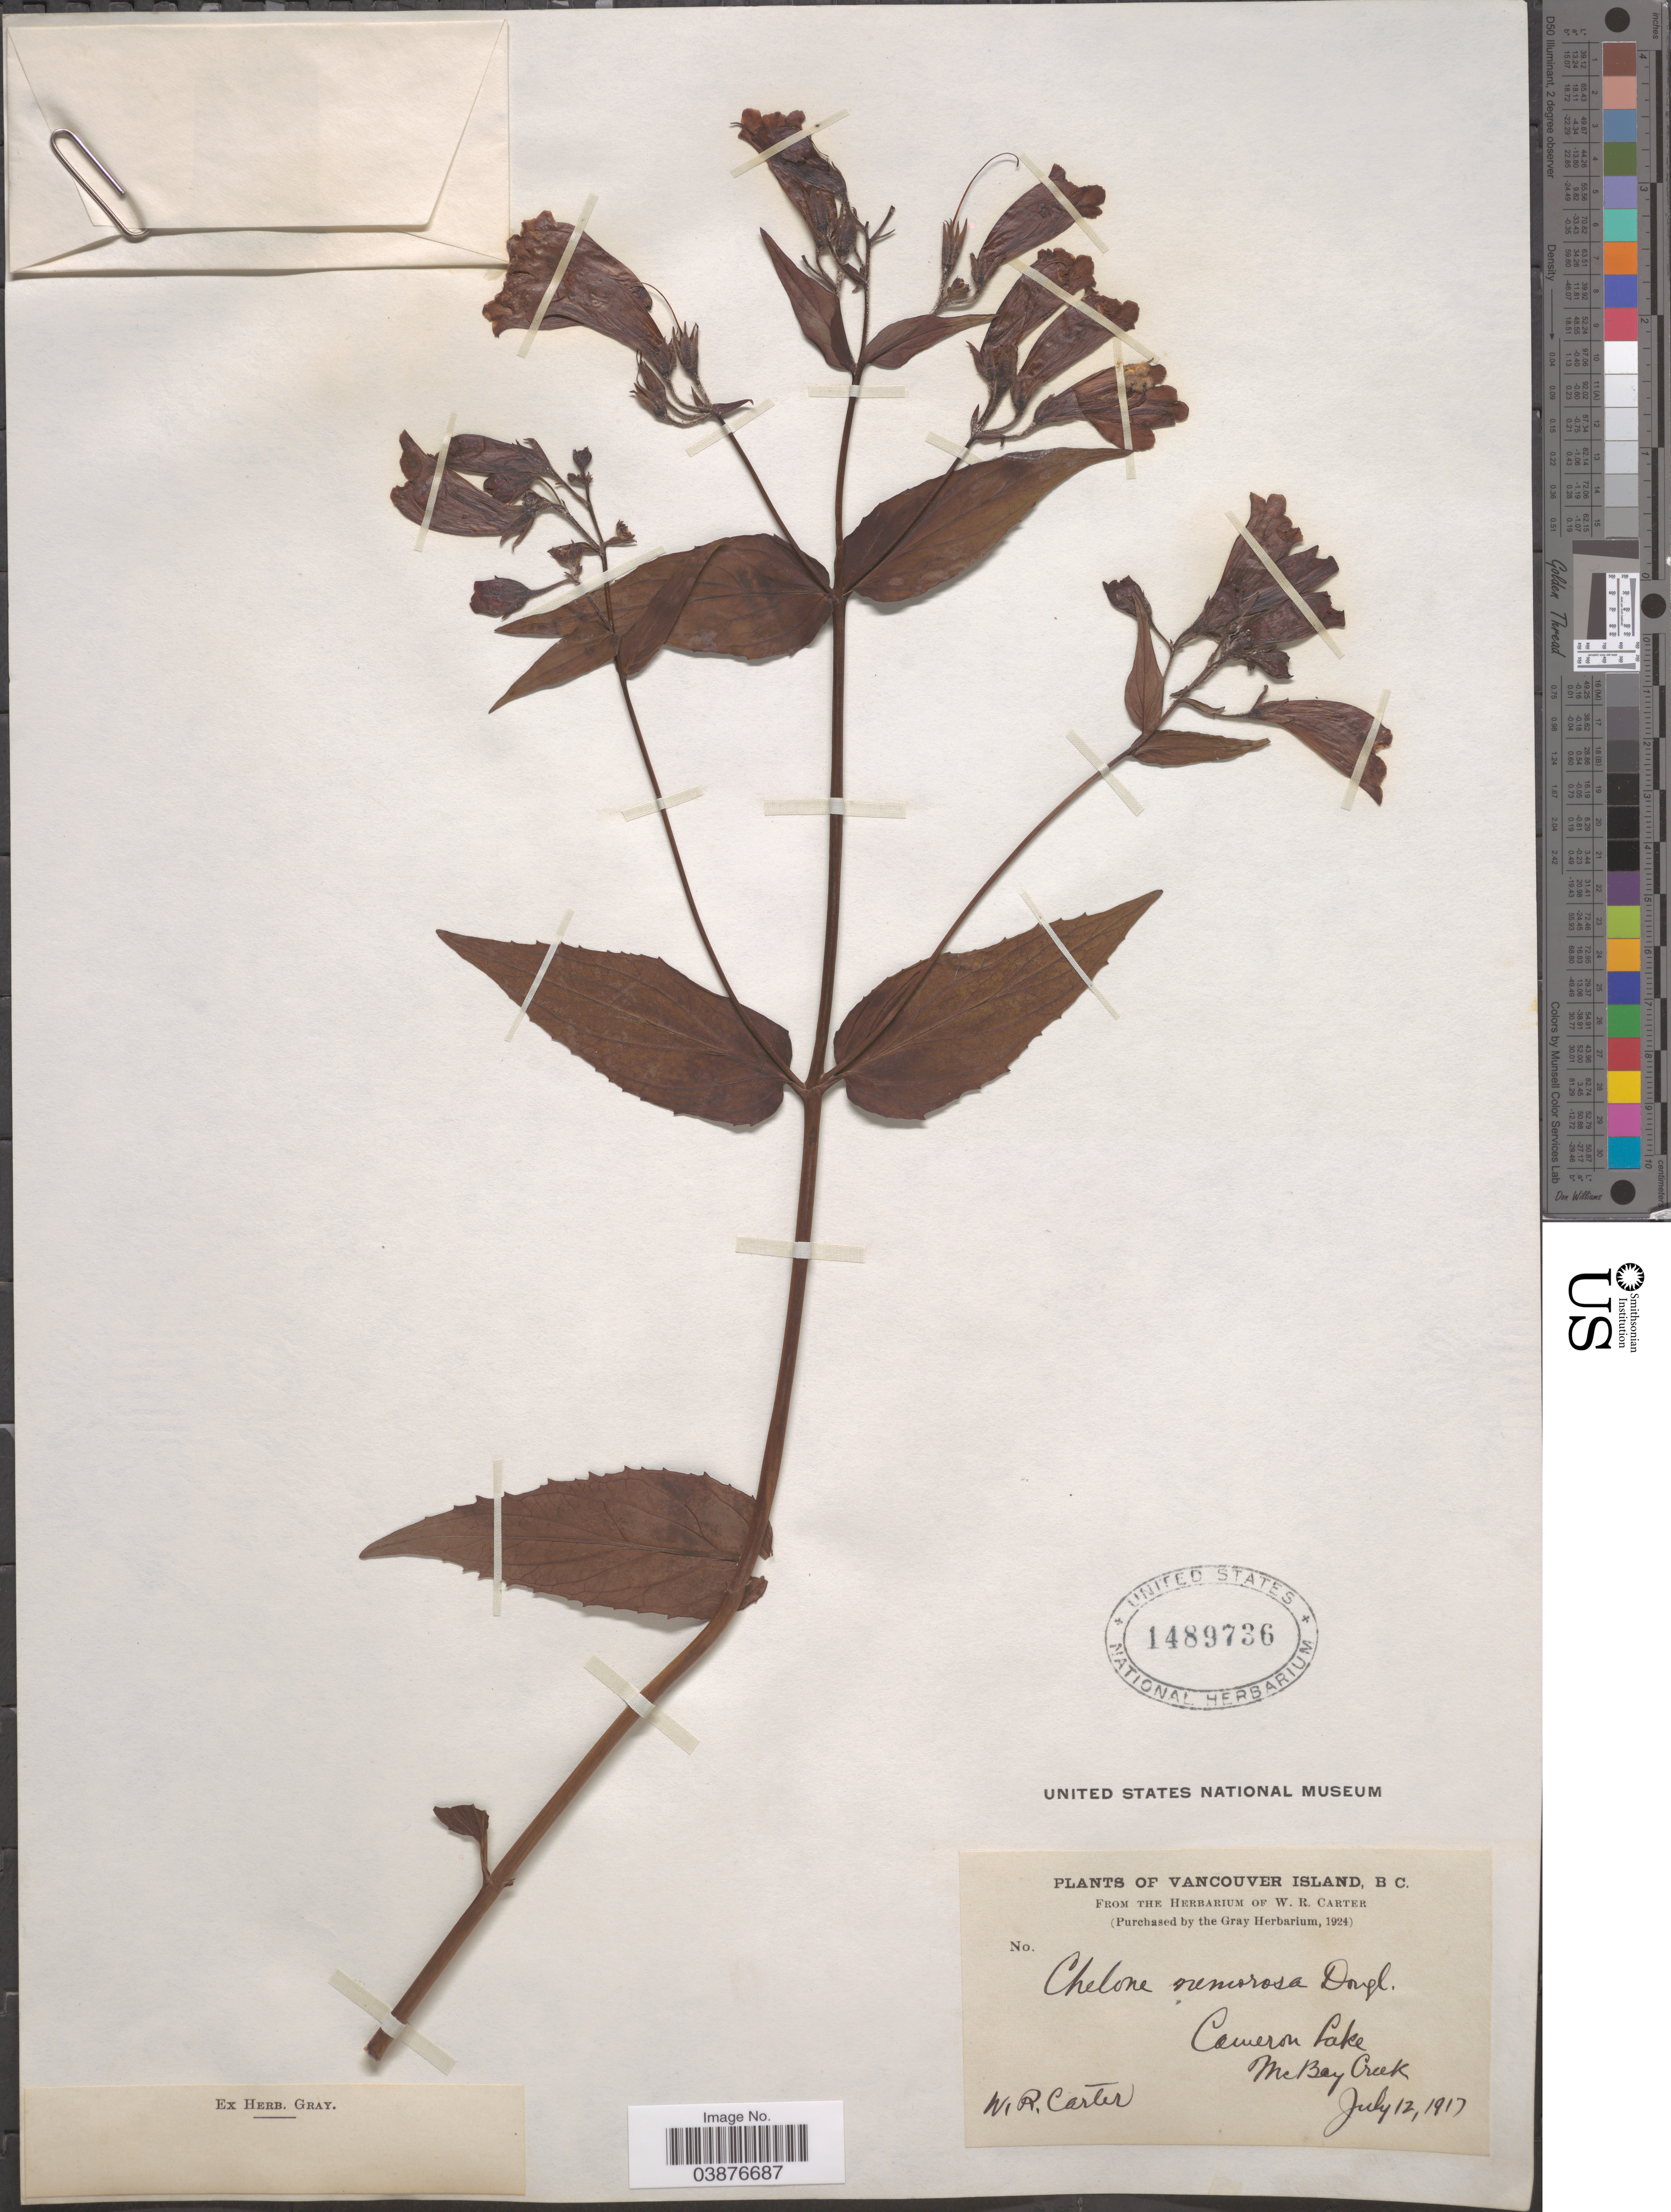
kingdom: Plantae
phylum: Tracheophyta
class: Magnoliopsida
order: Lamiales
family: Plantaginaceae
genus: Penstemon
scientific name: Penstemon nemorosus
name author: (Douglas ex Lindl.) Trautv.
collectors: W. R. Carter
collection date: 1917-07-12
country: Canada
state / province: British Columbia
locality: Vancouver Island. Cameron Lake, McBay Creek.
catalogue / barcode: US 1489736